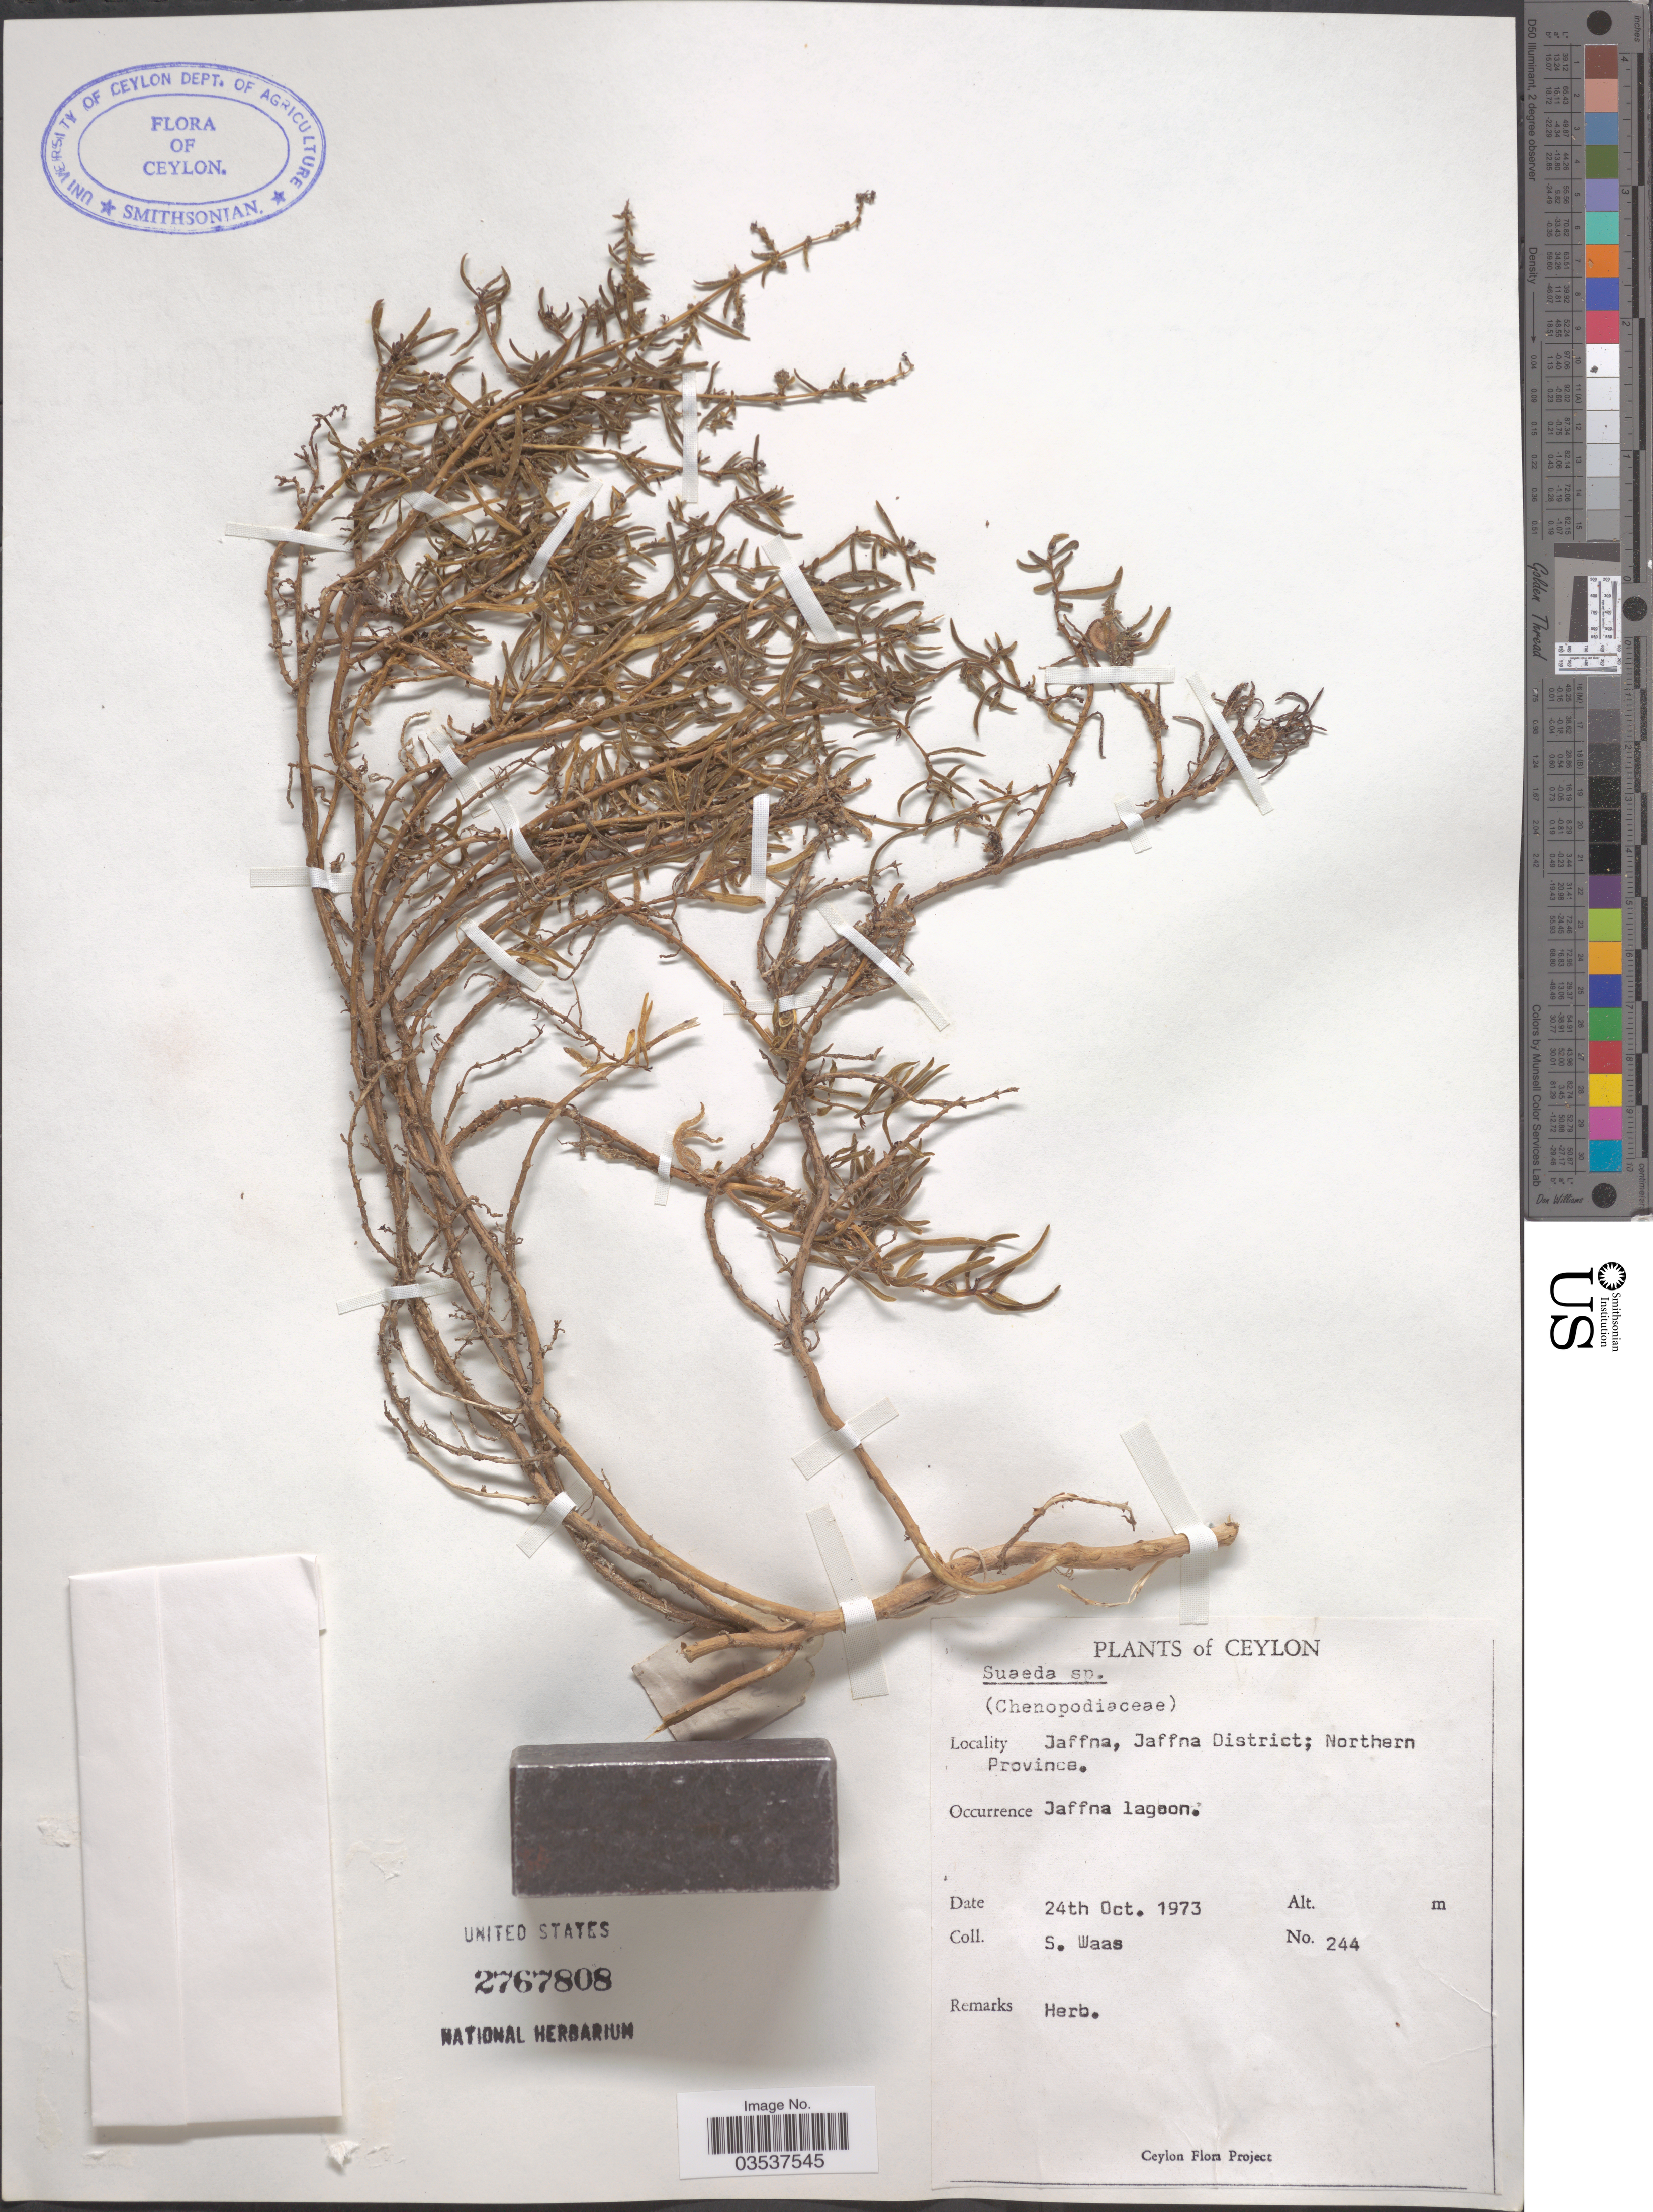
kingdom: Plantae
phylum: Tracheophyta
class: Magnoliopsida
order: Caryophyllales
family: Amaranthaceae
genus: Suaeda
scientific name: Suaeda sp.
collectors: S. Waas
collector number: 244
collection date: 1973-10-24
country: Sri Lanka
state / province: Northern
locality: Ceylon. Jaffna, Jaffna District. Jaffna lagoon.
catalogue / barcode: US 2767808